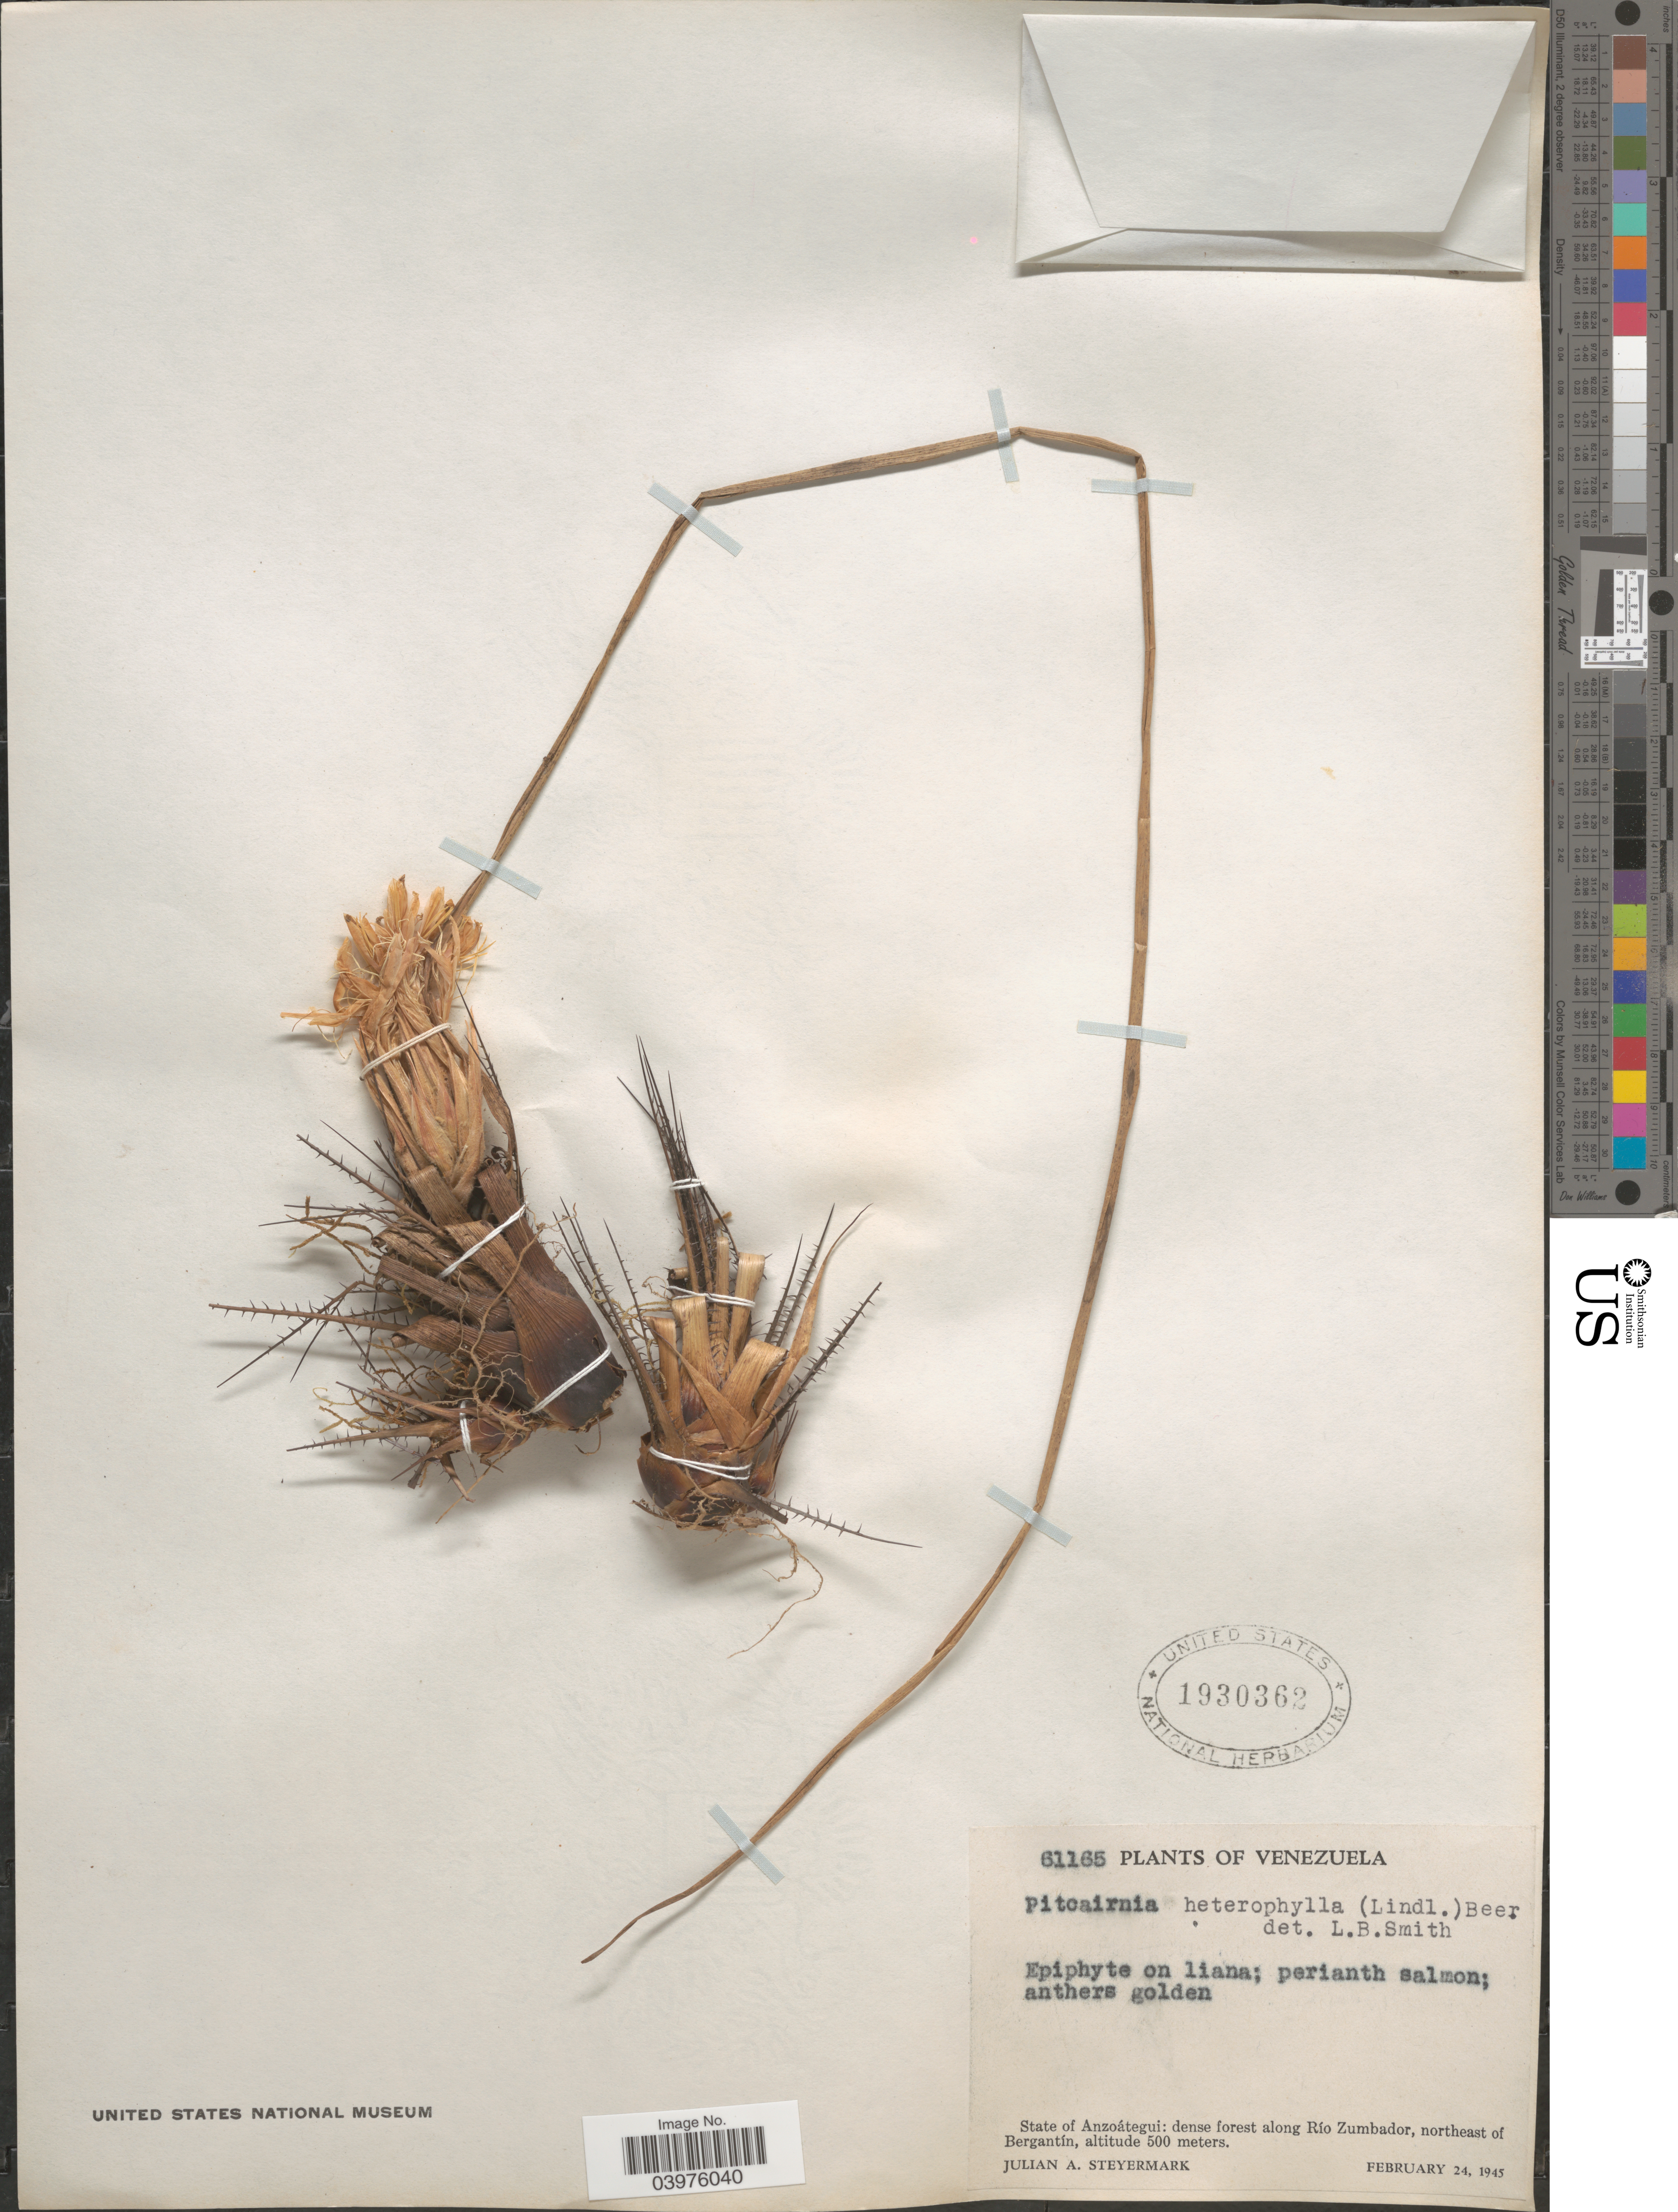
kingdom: Plantae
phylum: Tracheophyta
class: Liliopsida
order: Poales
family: Bromeliaceae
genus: Pitcairnia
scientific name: Pitcairnia heterophylla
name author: (Lindl.) Beer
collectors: J. Steyermark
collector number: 61165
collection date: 1945-02-24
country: Venezuela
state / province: Anzoategui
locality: Dense forest along Río Zumbador, northeast of Bergantín.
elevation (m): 500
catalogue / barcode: US 1930362